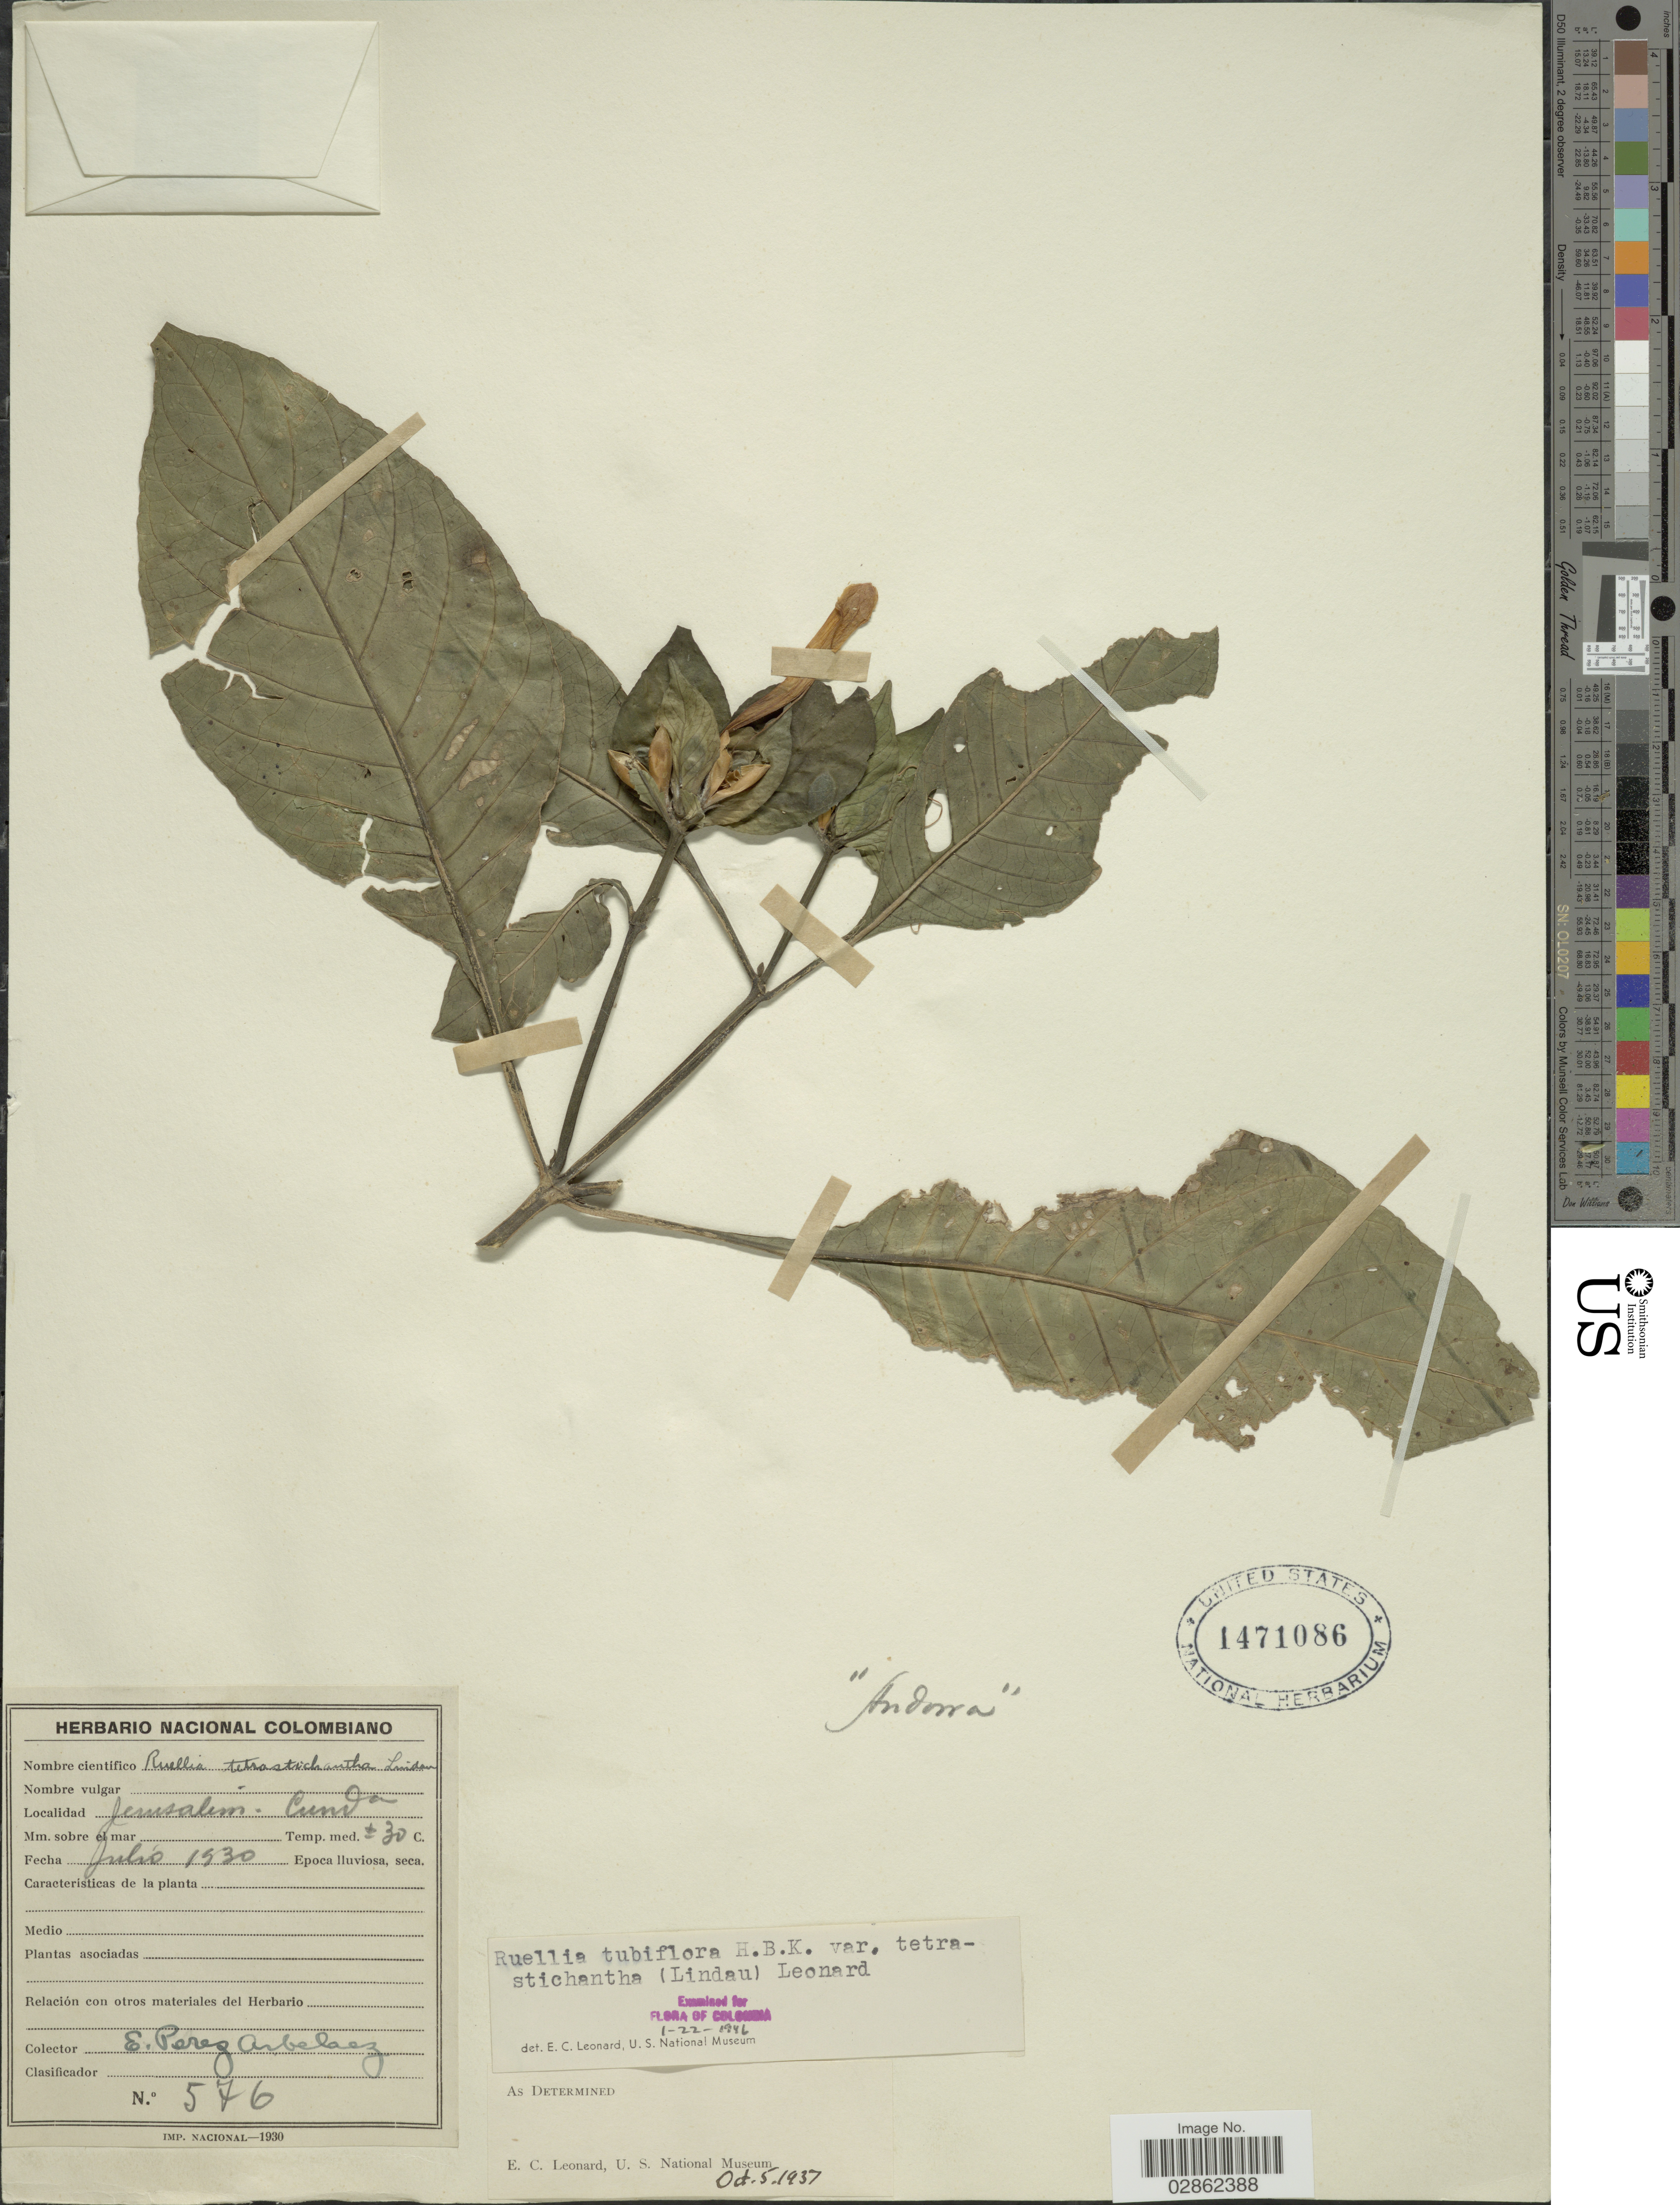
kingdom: Plantae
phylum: Tracheophyta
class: Magnoliopsida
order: Lamiales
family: Acanthaceae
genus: Ruellia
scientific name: Ruellia tubiflora var. tetrastichantha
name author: Kunth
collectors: E. Pérez Arbeláez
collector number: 576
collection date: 1930-07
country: Colombia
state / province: Cundinamarca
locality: Jerusalem, Cunda.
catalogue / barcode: US 1471086